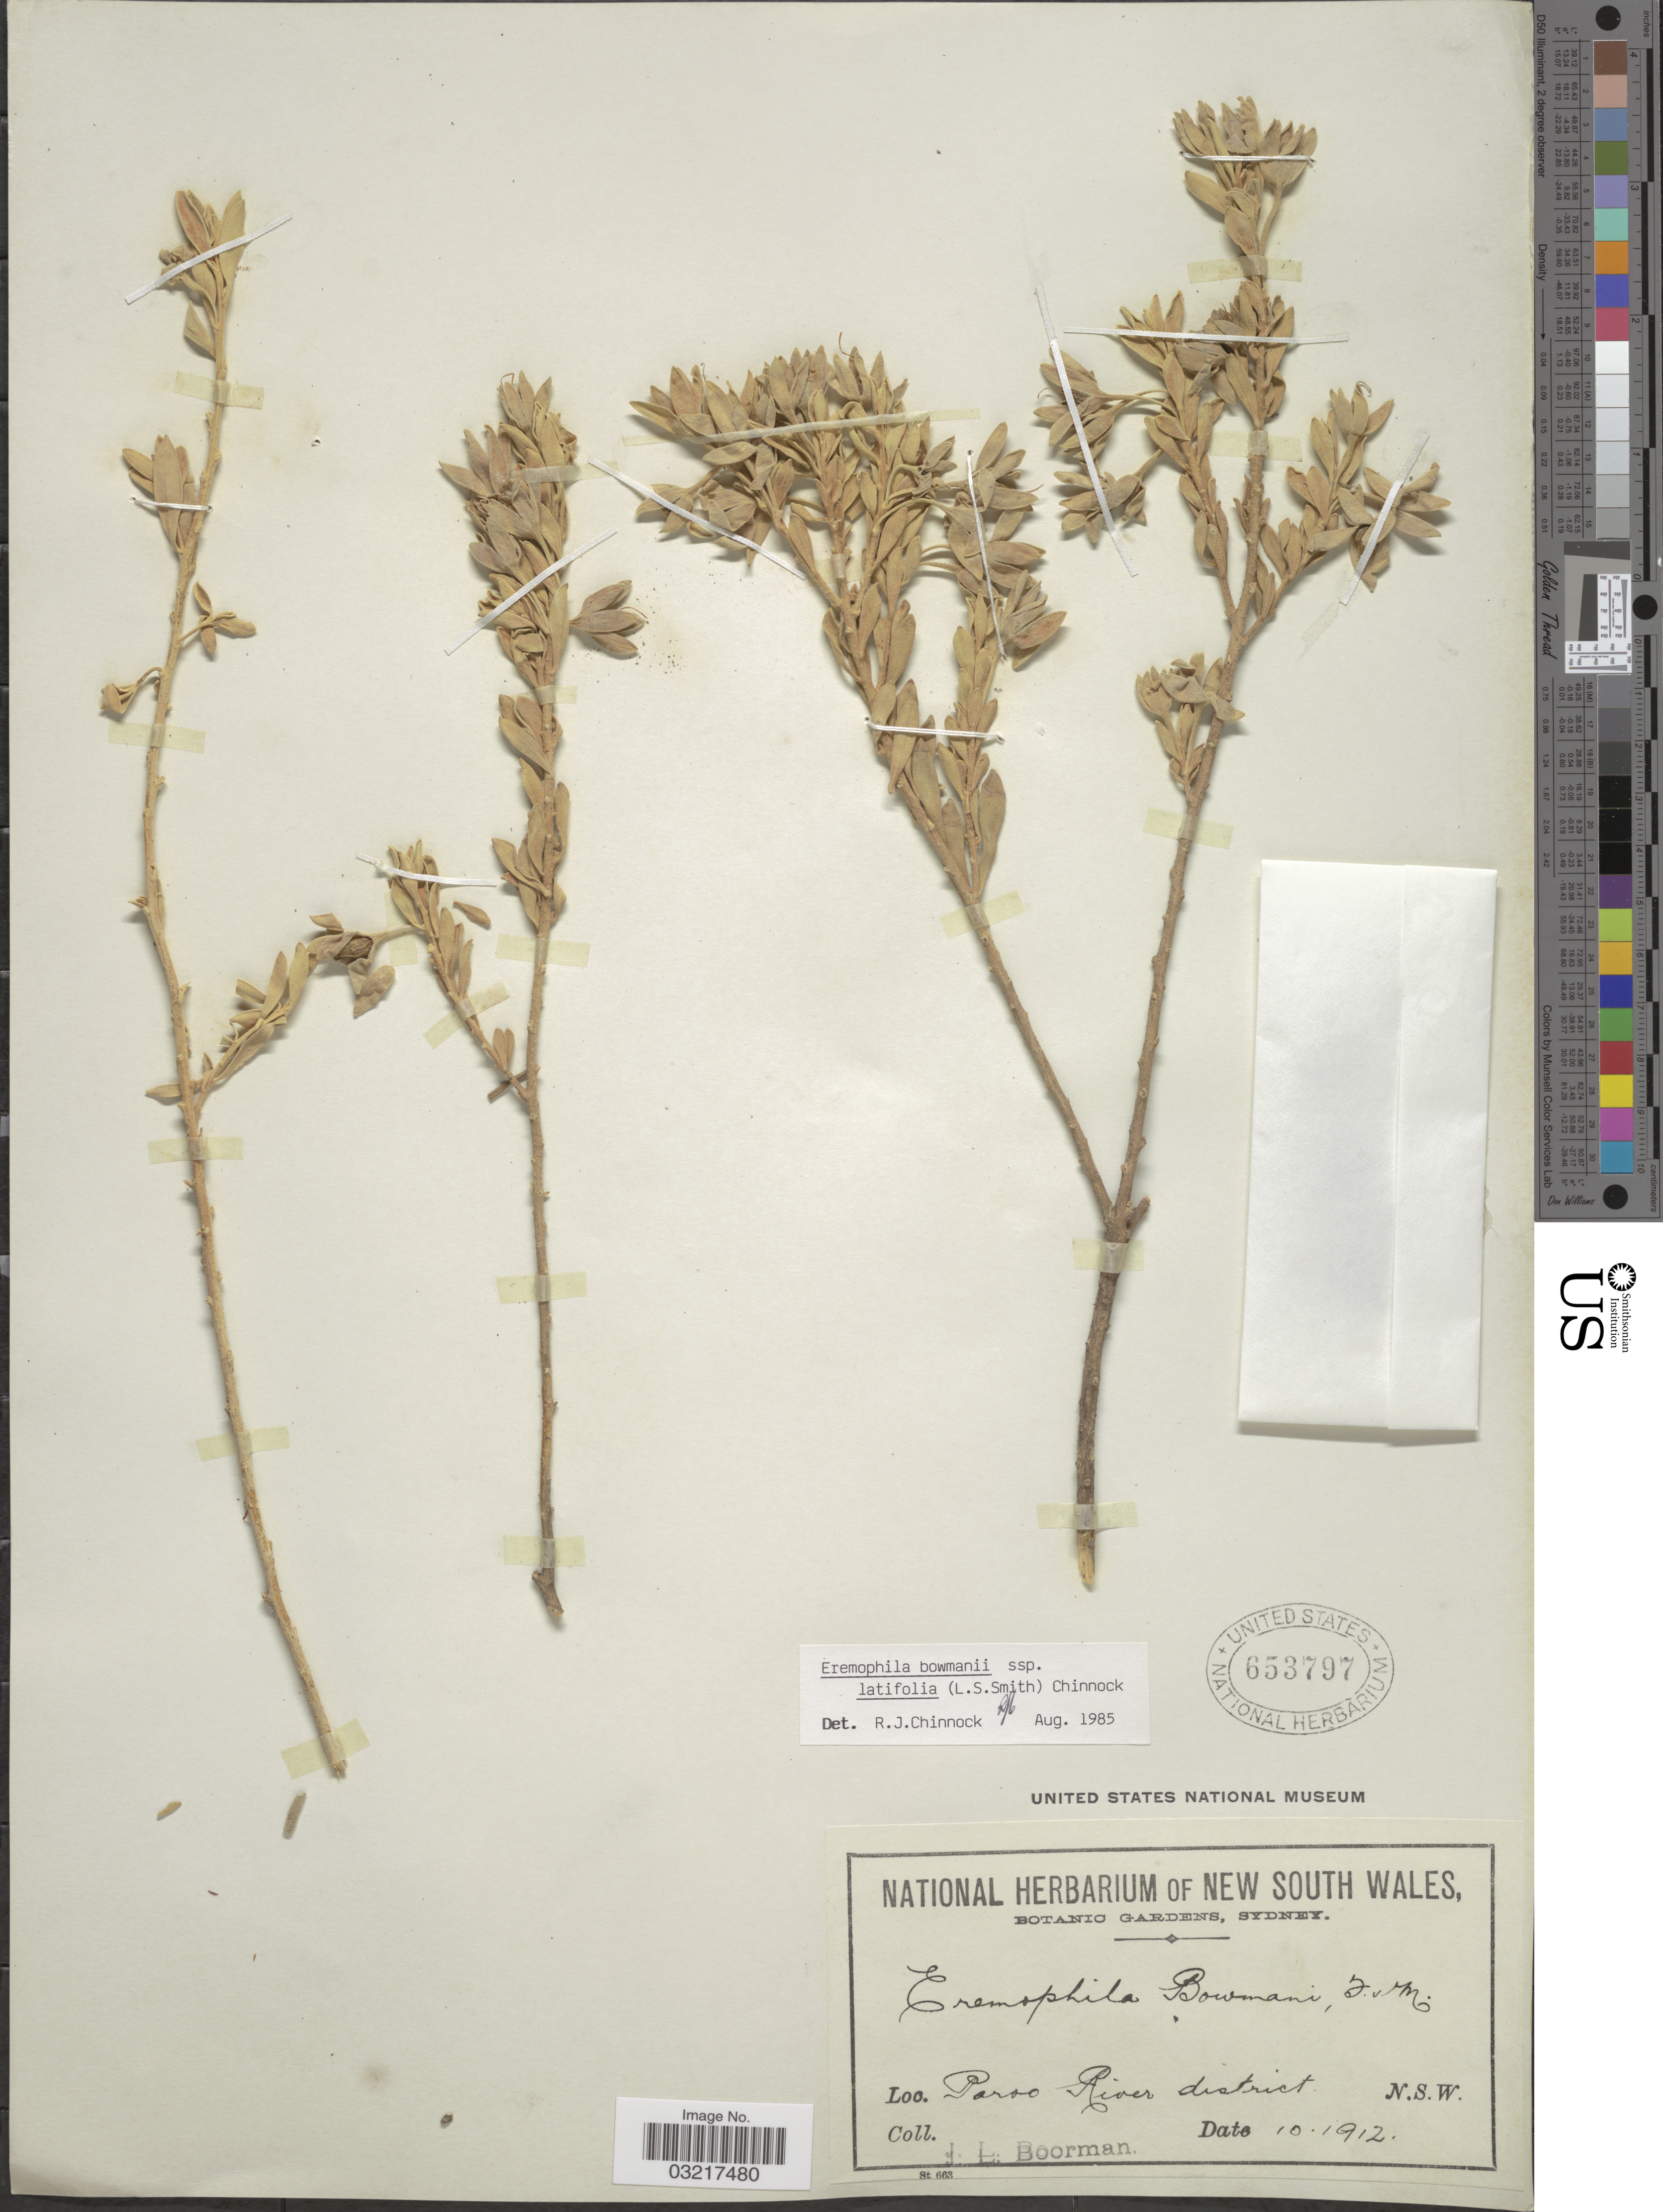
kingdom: Plantae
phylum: Tracheophyta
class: Magnoliopsida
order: Lamiales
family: Scrophulariaceae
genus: Eremophila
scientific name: Eremophila bowmanii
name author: F. Muell.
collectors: J. Boorman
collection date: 1912-10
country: Australia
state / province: New South Wales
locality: Paroo River district.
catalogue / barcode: US 653797